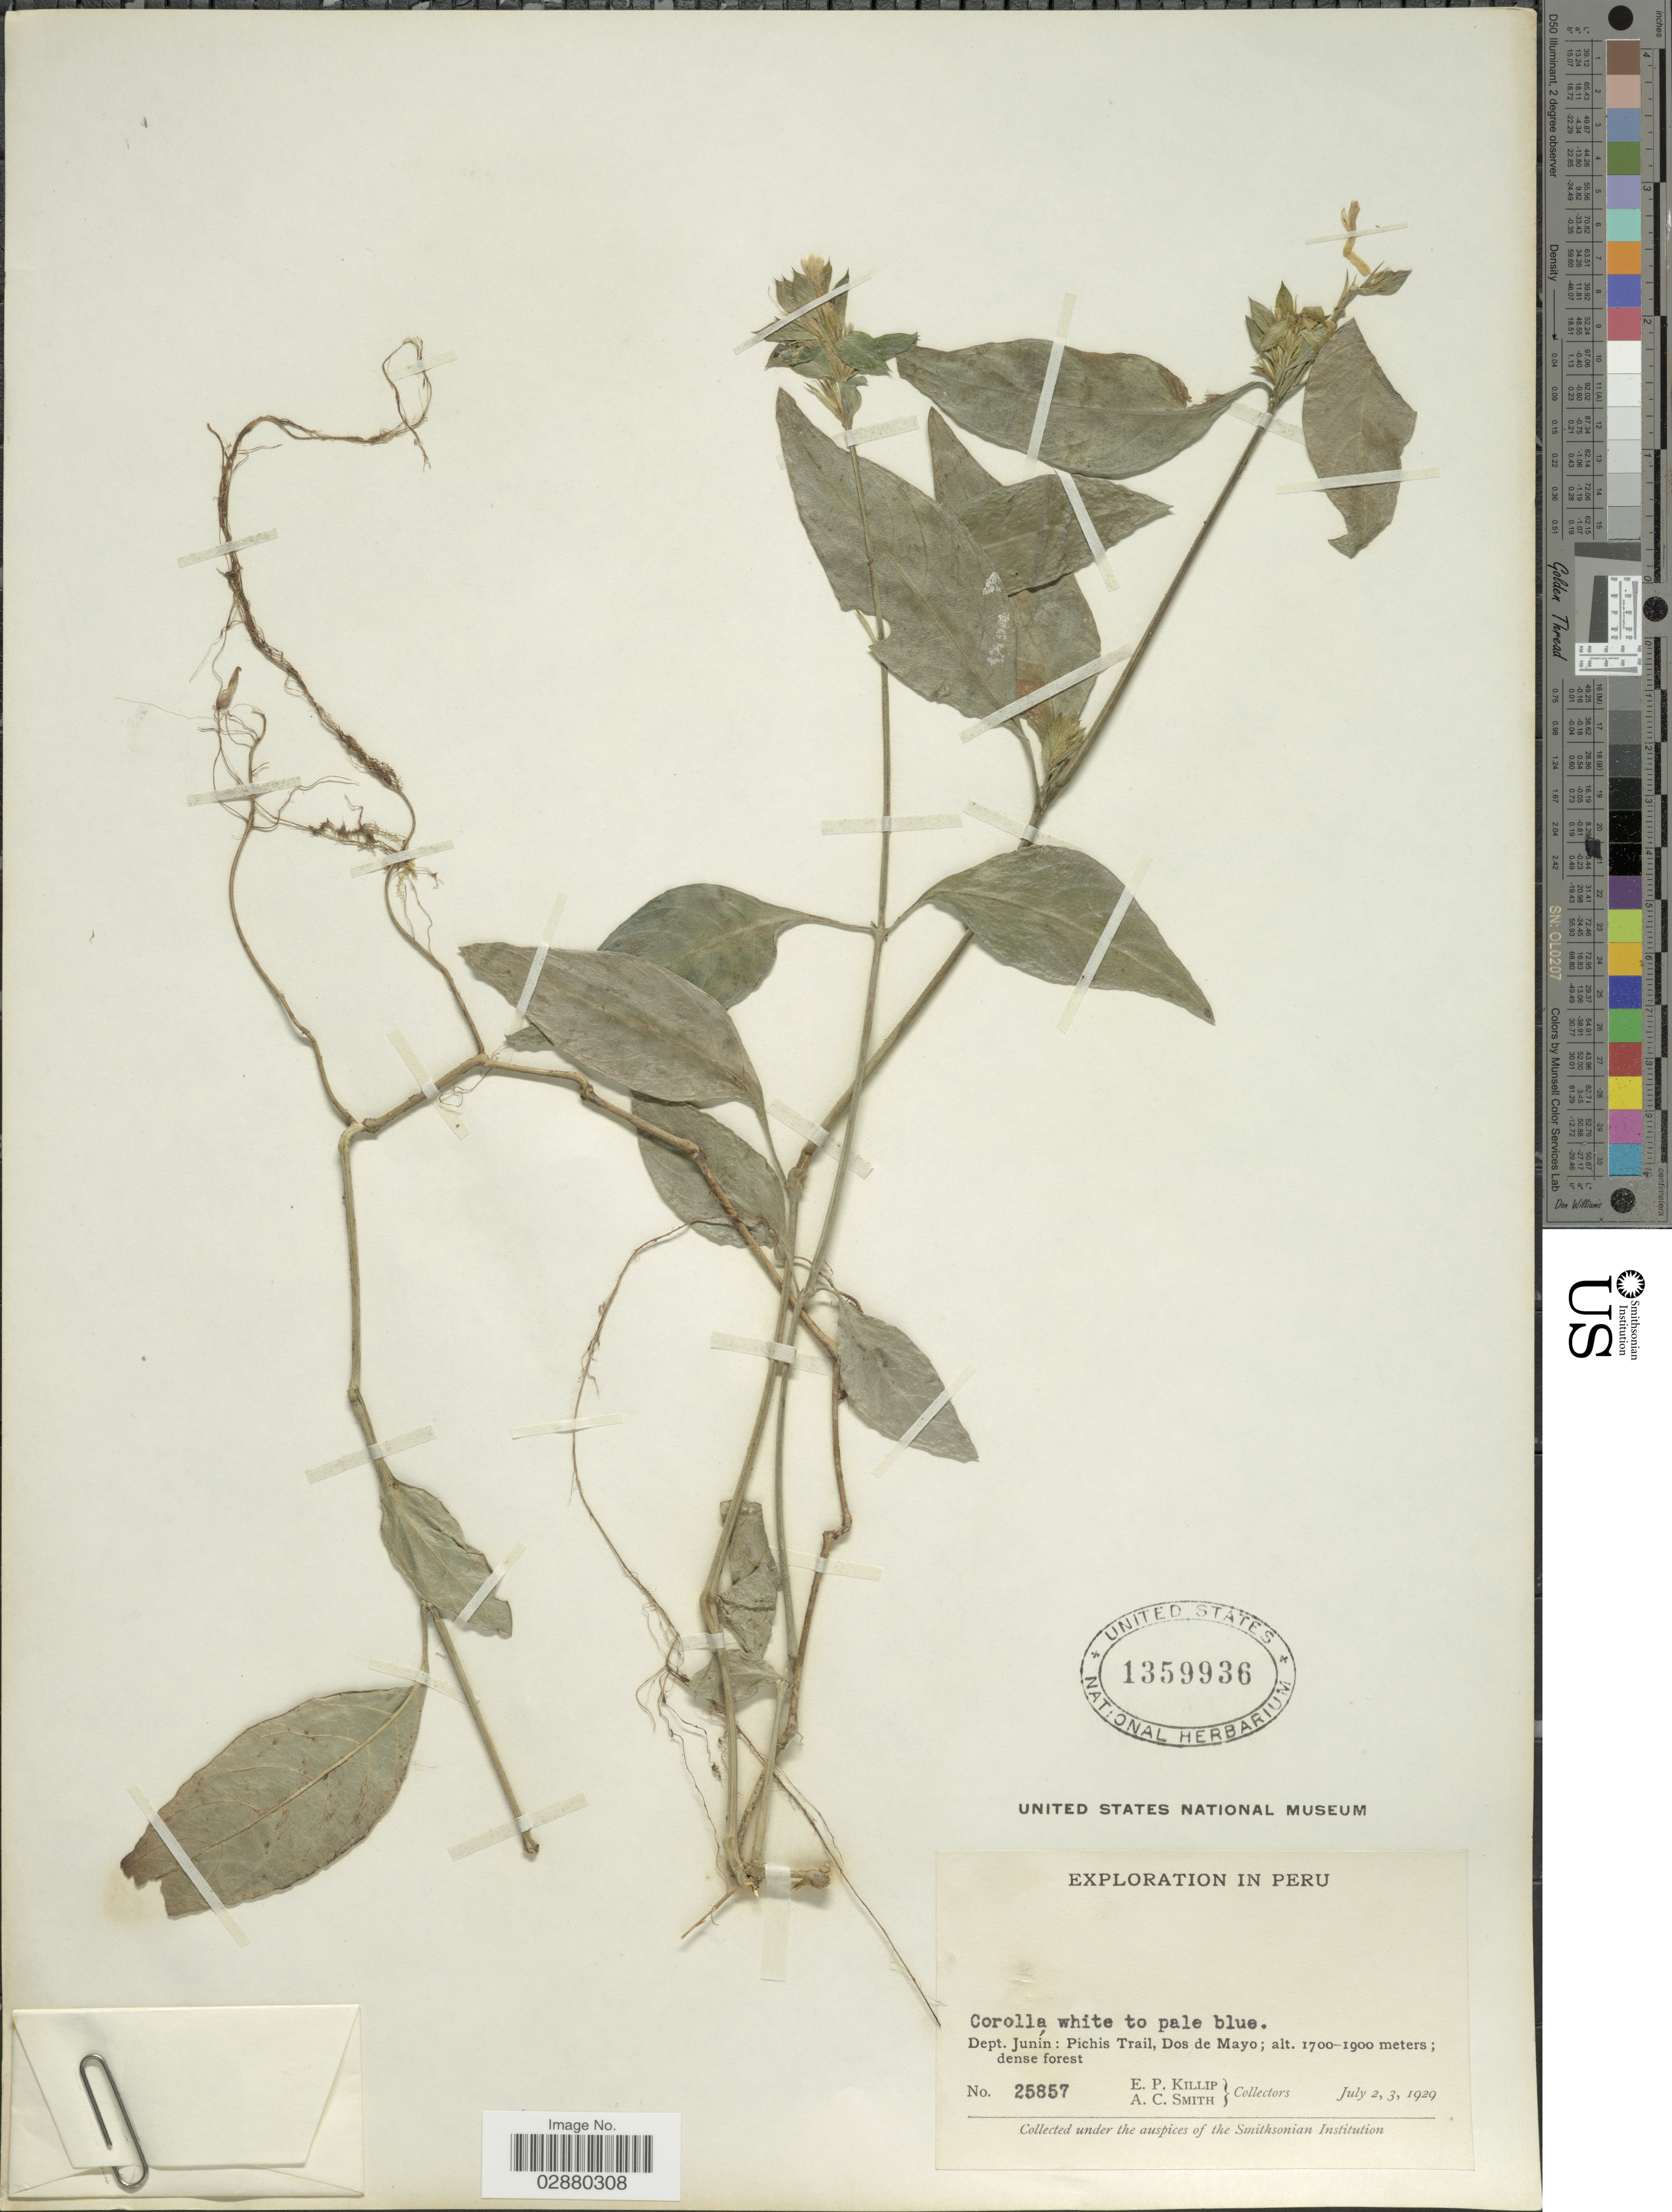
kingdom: Plantae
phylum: Tracheophyta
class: Magnoliopsida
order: Lamiales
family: Acanthaceae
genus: Justicia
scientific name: Justicia radicans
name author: Vahl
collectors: E. P. Killip & A. C. Smith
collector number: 25857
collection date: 1929-07-02/1929-07-03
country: Peru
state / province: Junín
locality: Dept. Junín: Pichis Trail, Dos de Mayo.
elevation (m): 1700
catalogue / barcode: US 1359936